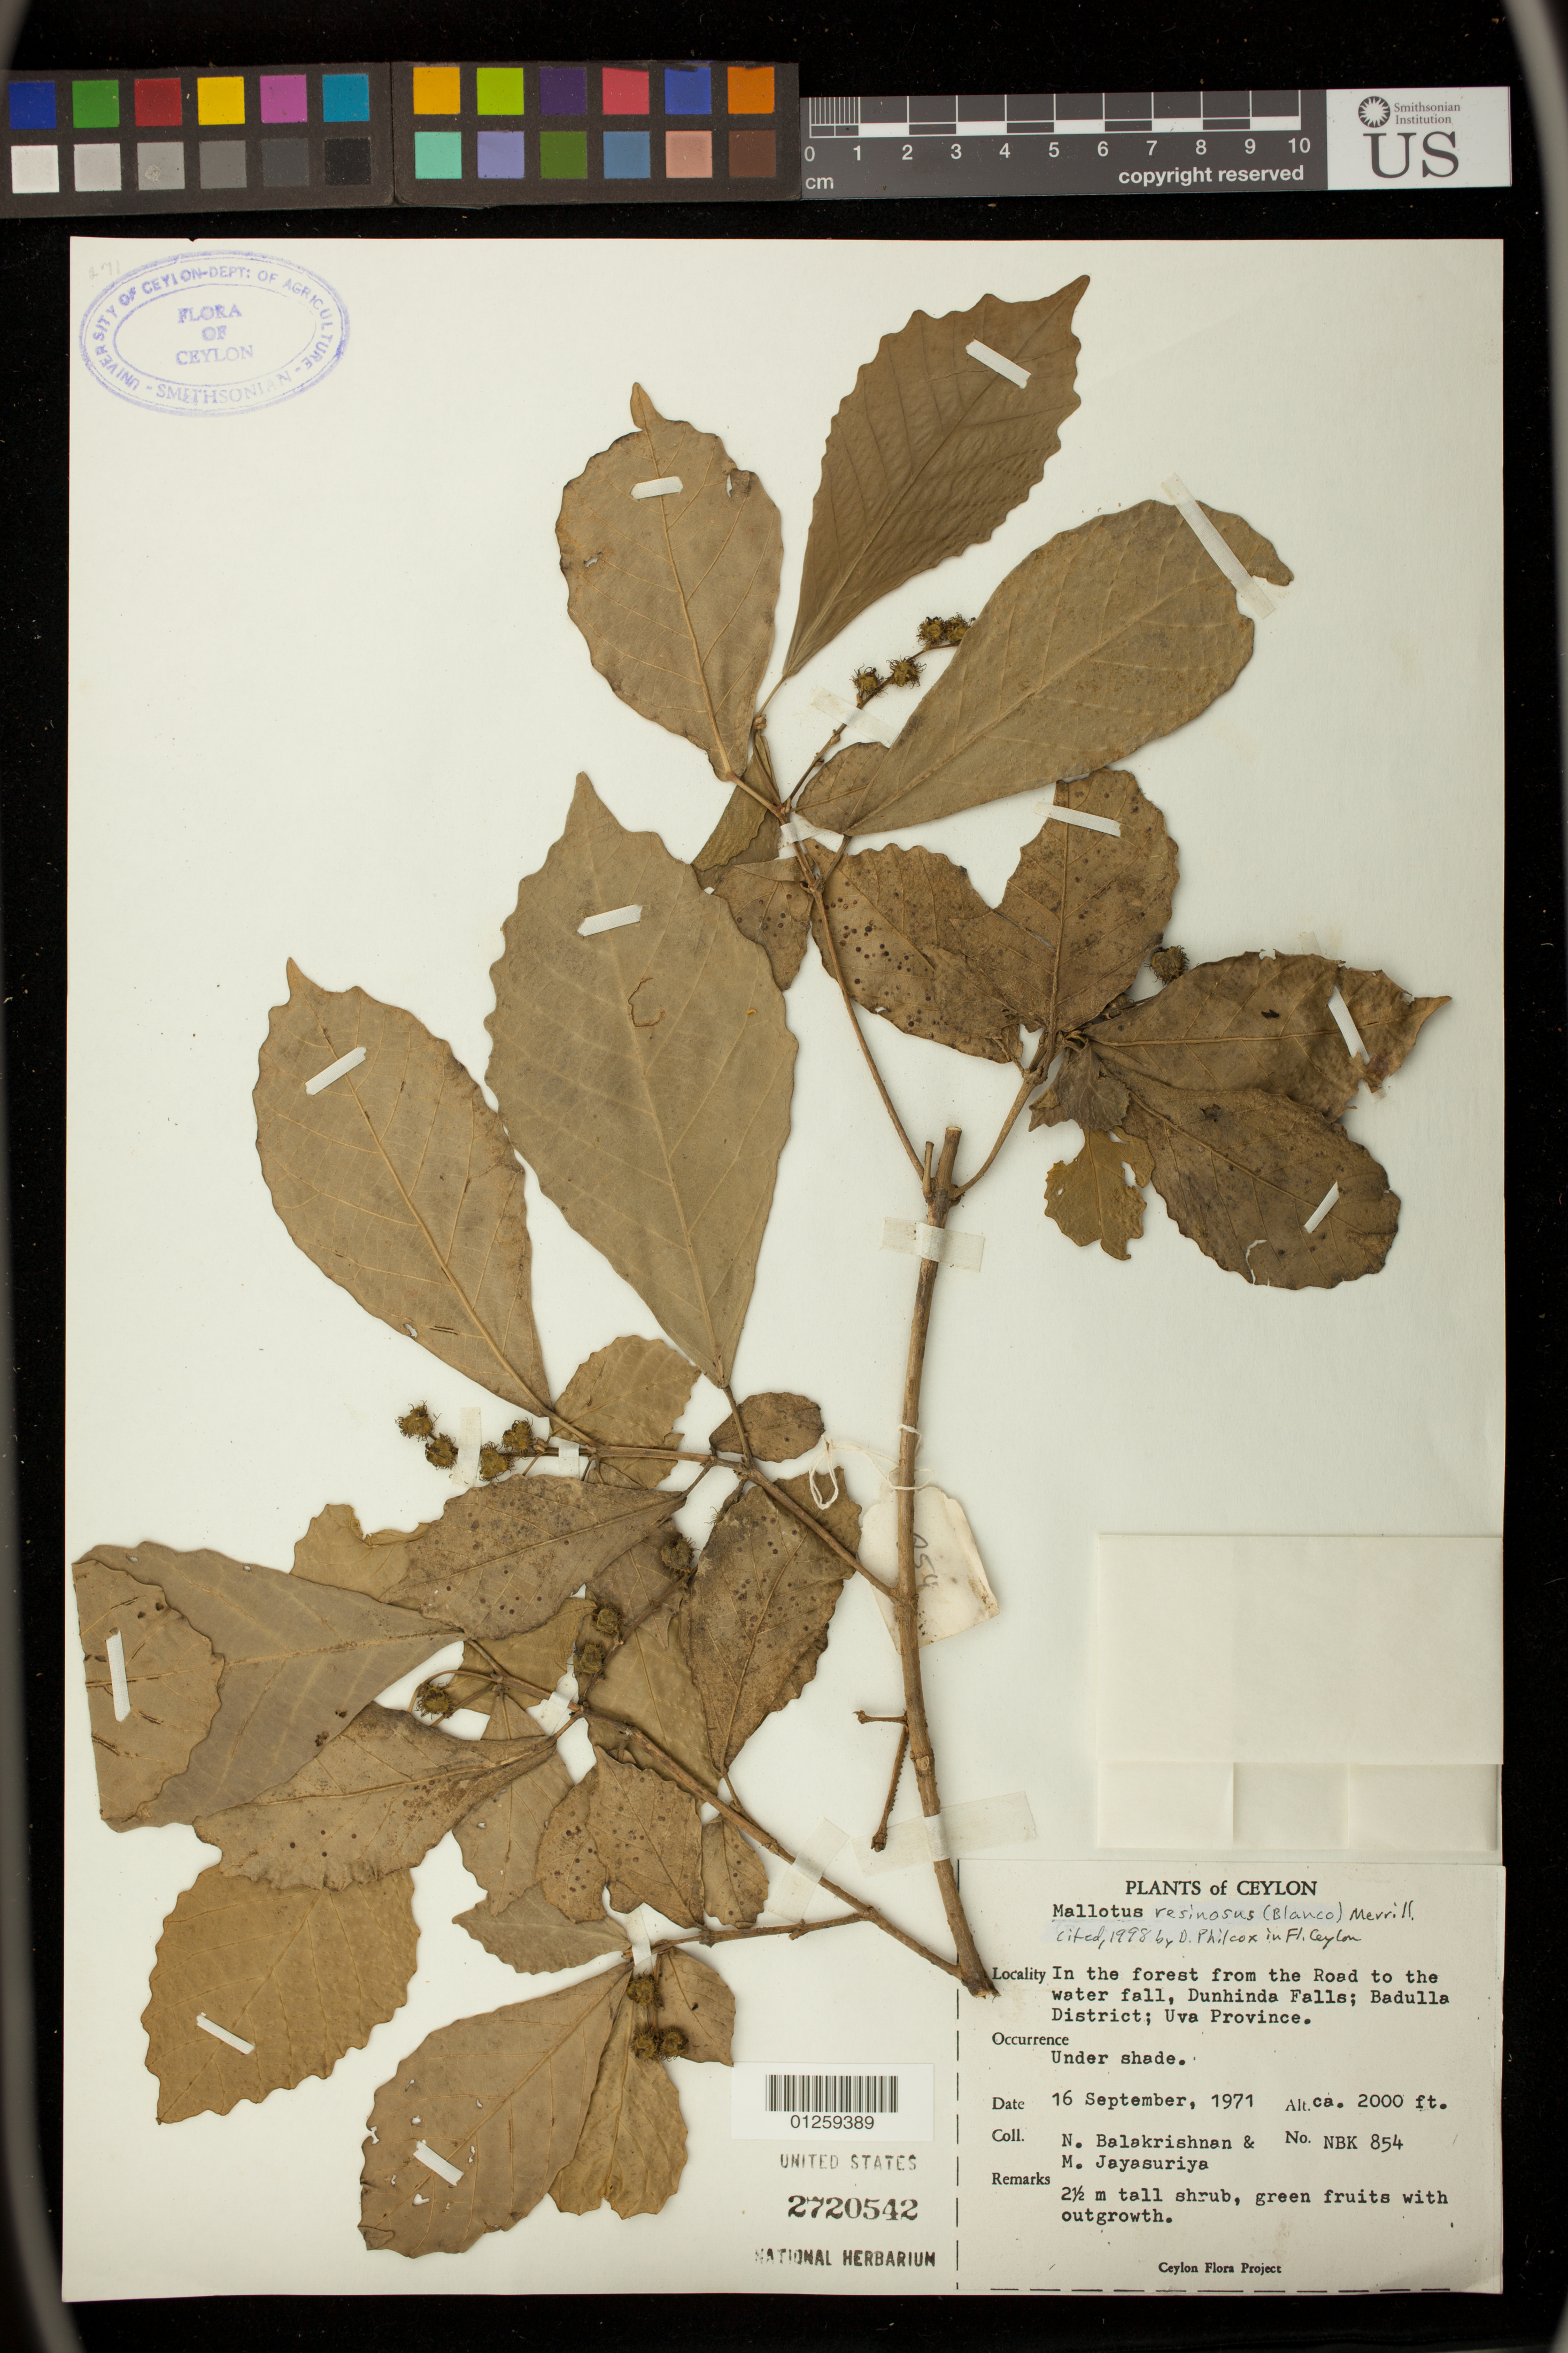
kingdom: Plantae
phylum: Tracheophyta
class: Magnoliopsida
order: Malpighiales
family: Euphorbiaceae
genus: Mallotus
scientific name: Mallotus resinosus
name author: (Blanco) Merr.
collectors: N. Balakrishnan & M. Jayasuriya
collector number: NBK 854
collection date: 1971-09-16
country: Sri Lanka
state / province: Uva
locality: In the forest from the Road to the Water Fall, Dunhinda Falls; Badulla District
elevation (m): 610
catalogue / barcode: US 2720542